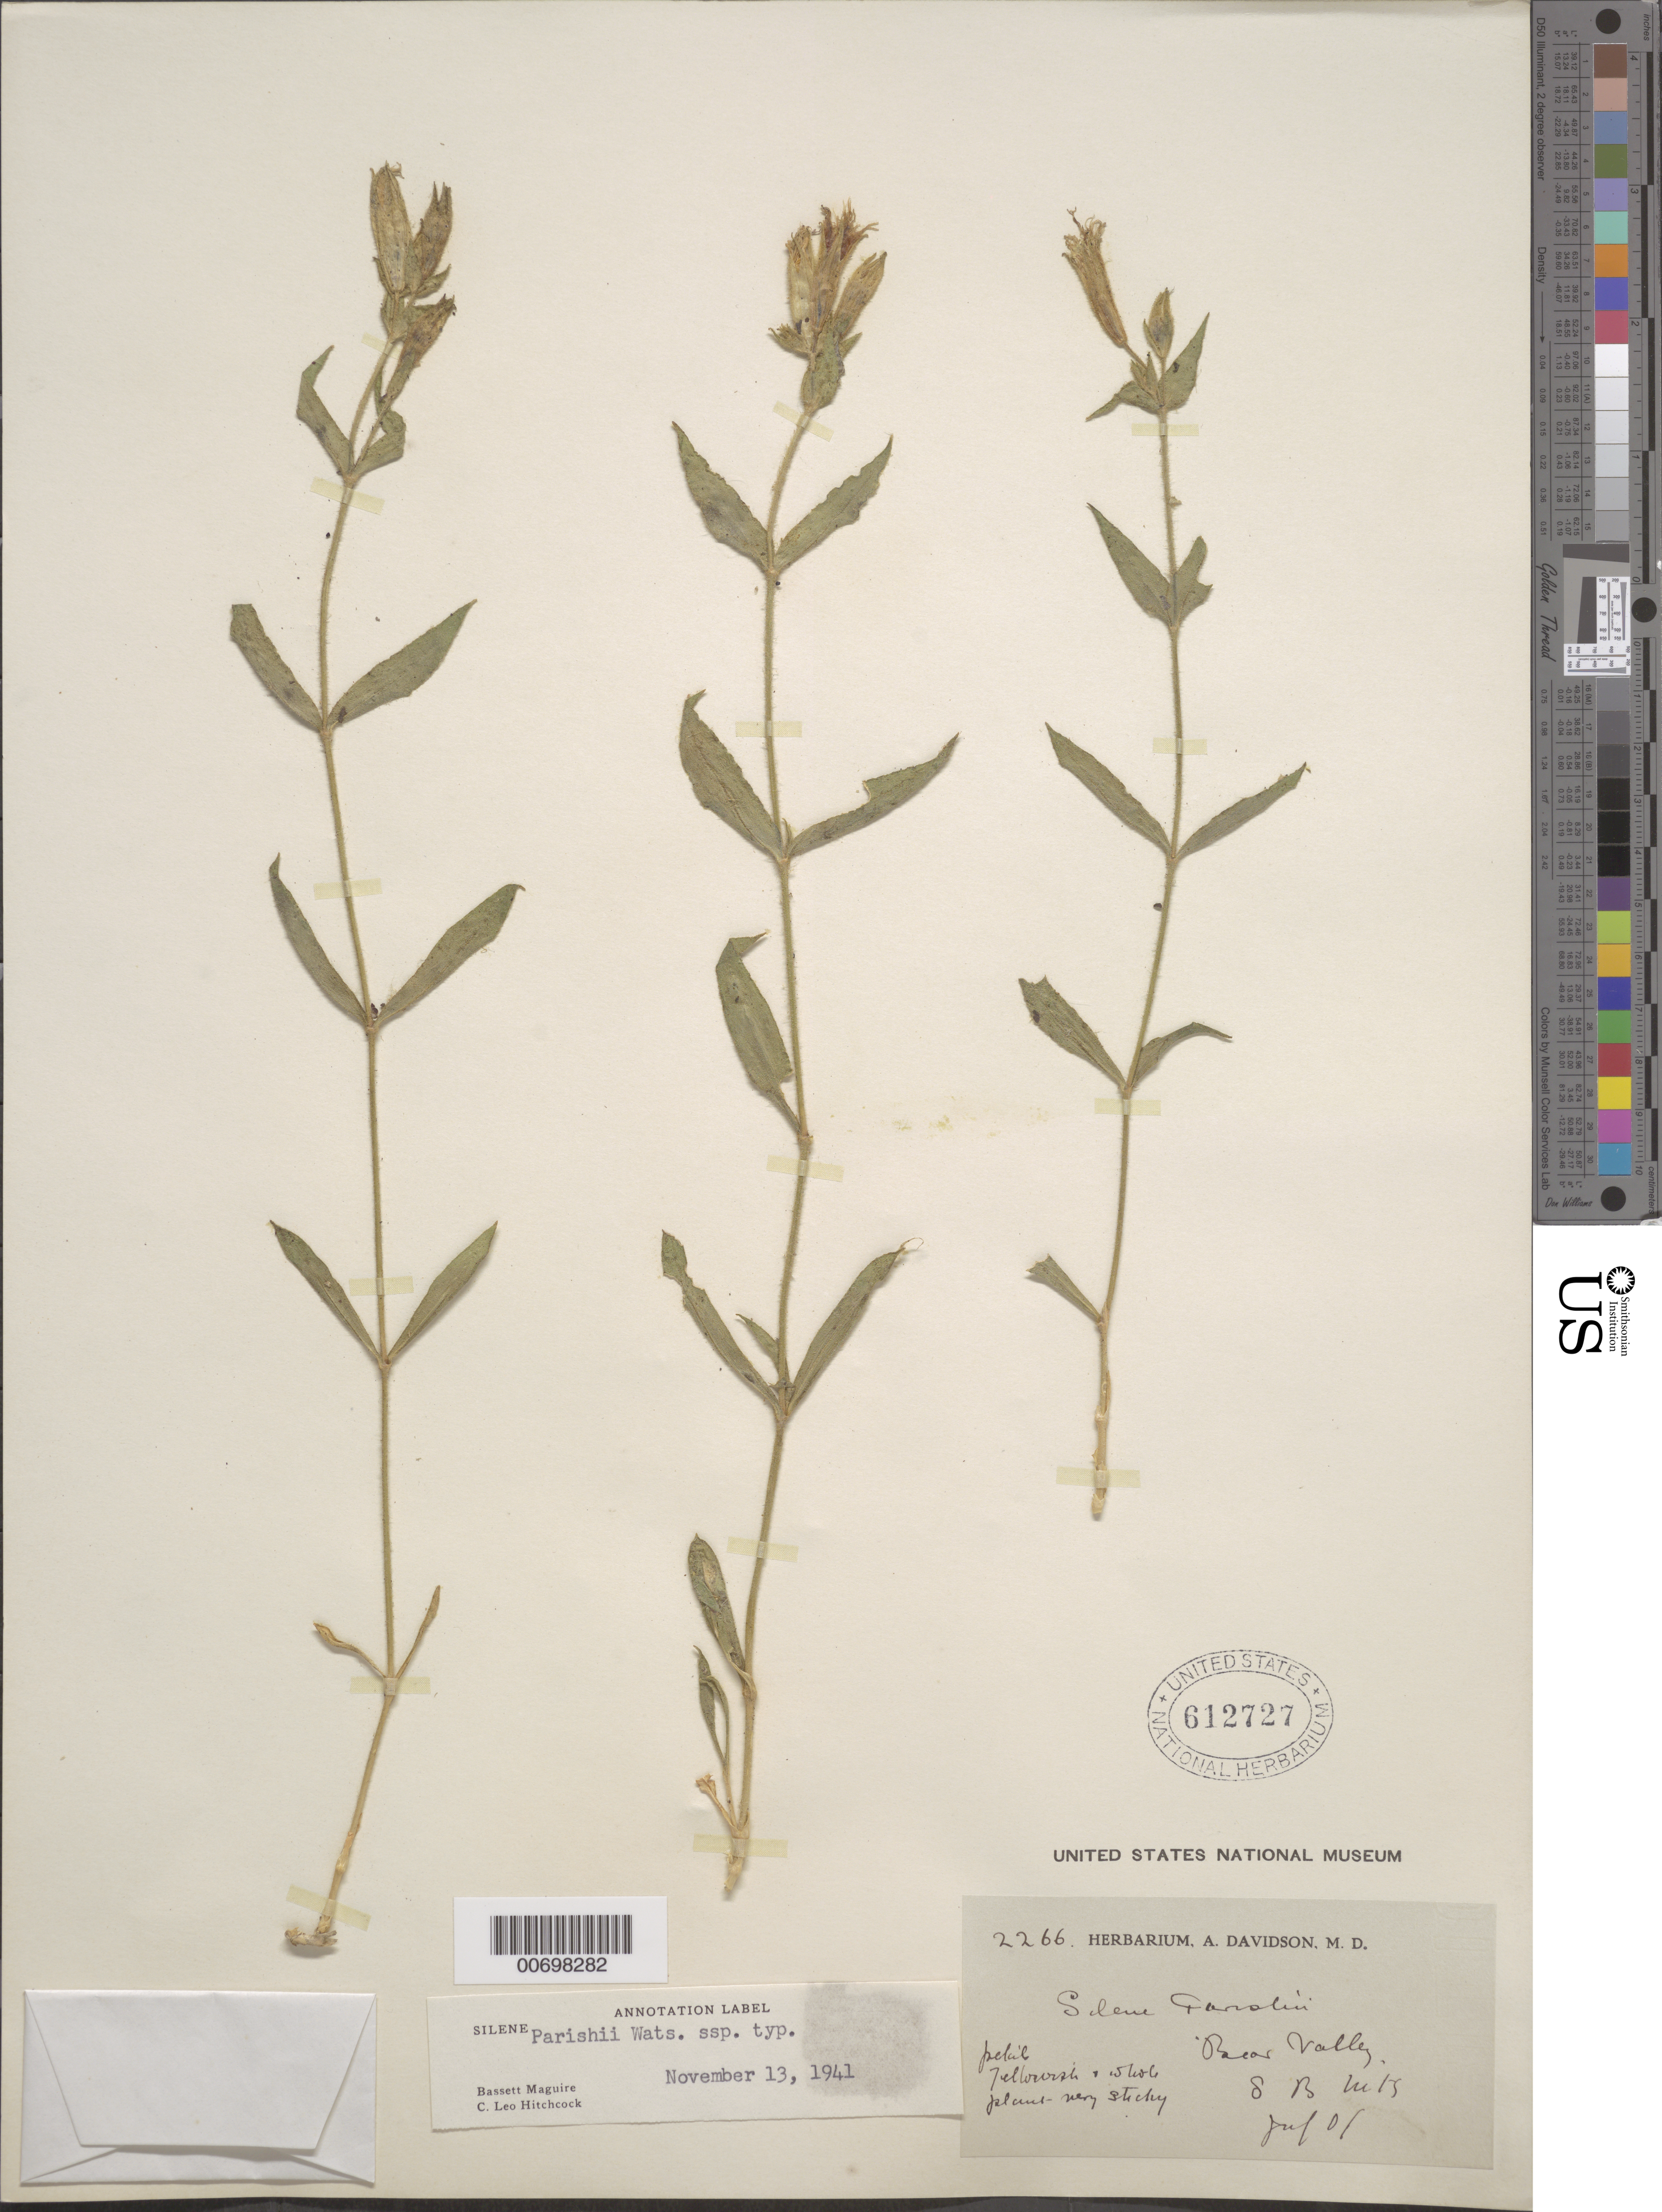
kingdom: Plantae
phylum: Tracheophyta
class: Magnoliopsida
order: Caryophyllales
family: Caryophyllaceae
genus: Silene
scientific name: Silene parishii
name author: S. Watson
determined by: Maguire, B.; Hitchcock, C. L.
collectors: A. Davidson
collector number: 2266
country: United States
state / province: California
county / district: San Bernardino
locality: Bear Valley, S B Mts.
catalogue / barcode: US 612727